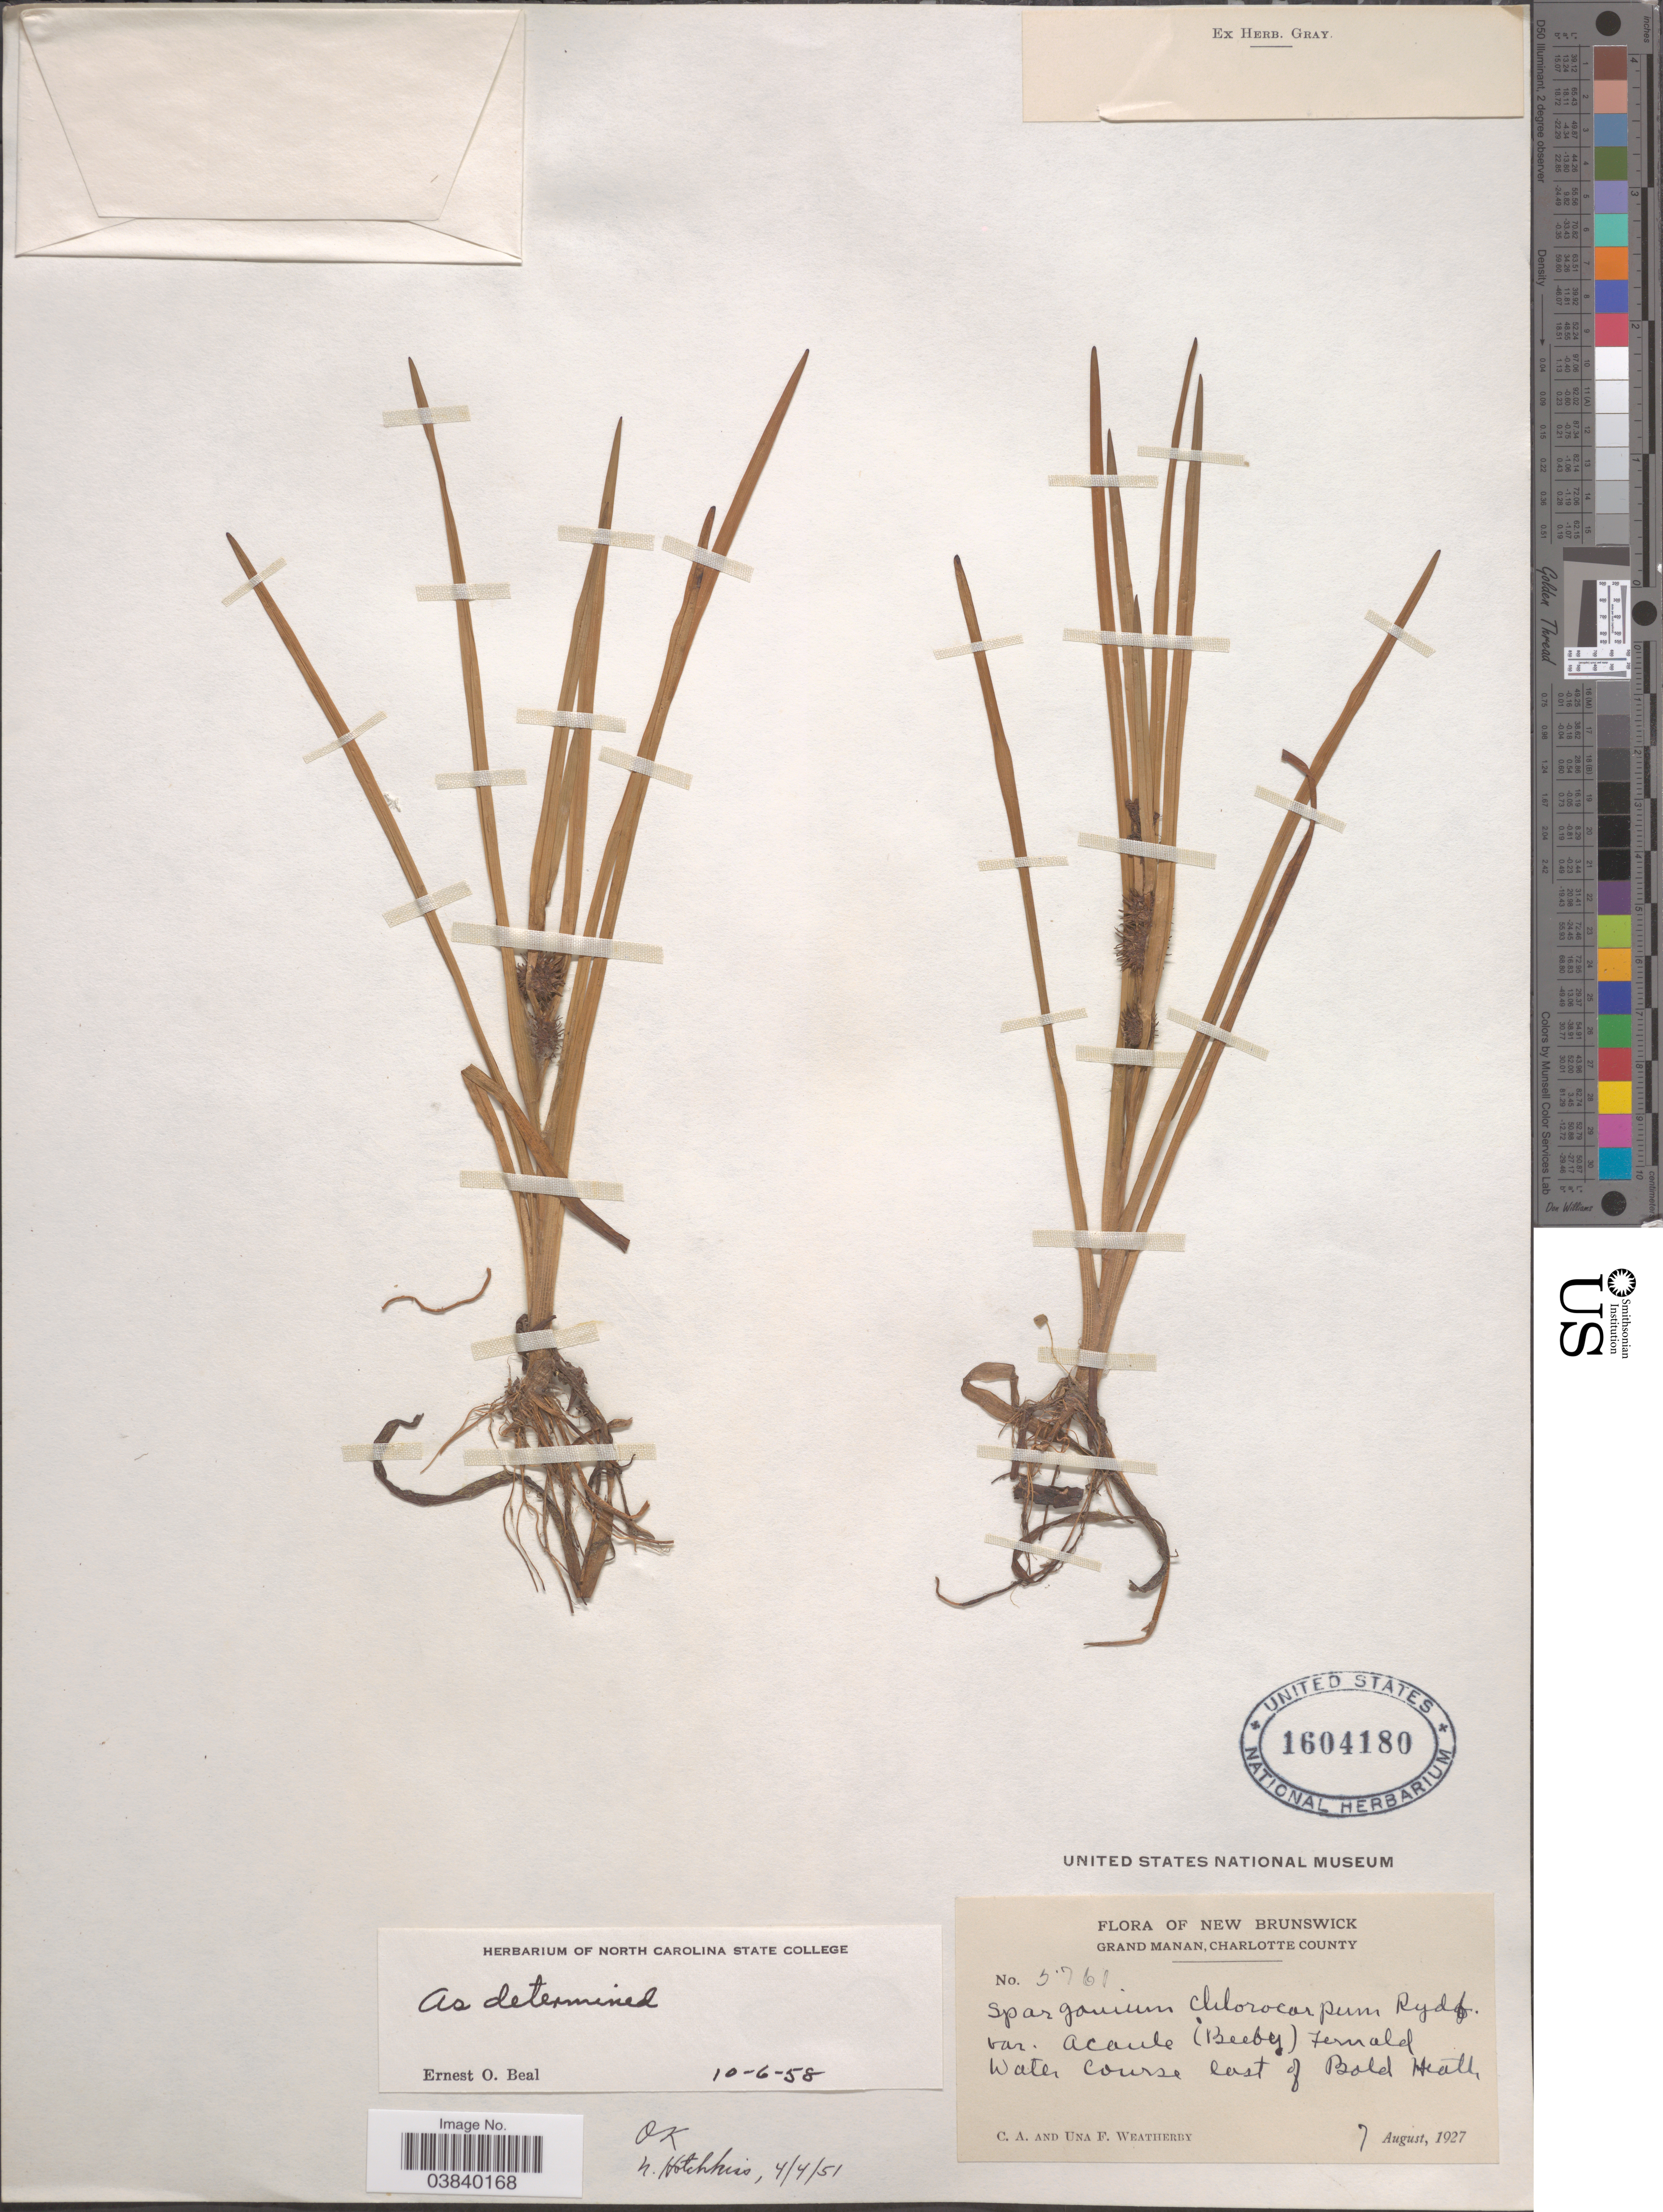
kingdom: Plantae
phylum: Tracheophyta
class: Liliopsida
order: Poales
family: Typhaceae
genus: Sparganium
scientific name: Sparganium chlorocarpum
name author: Rydb.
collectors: C. A. Weatherby & U. Weatherby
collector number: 5760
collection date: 1927-08-07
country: Canada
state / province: New Brunswick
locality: Grand Manan, Charlotte County. Water course east of Bold Hall.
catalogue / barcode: US 1604180